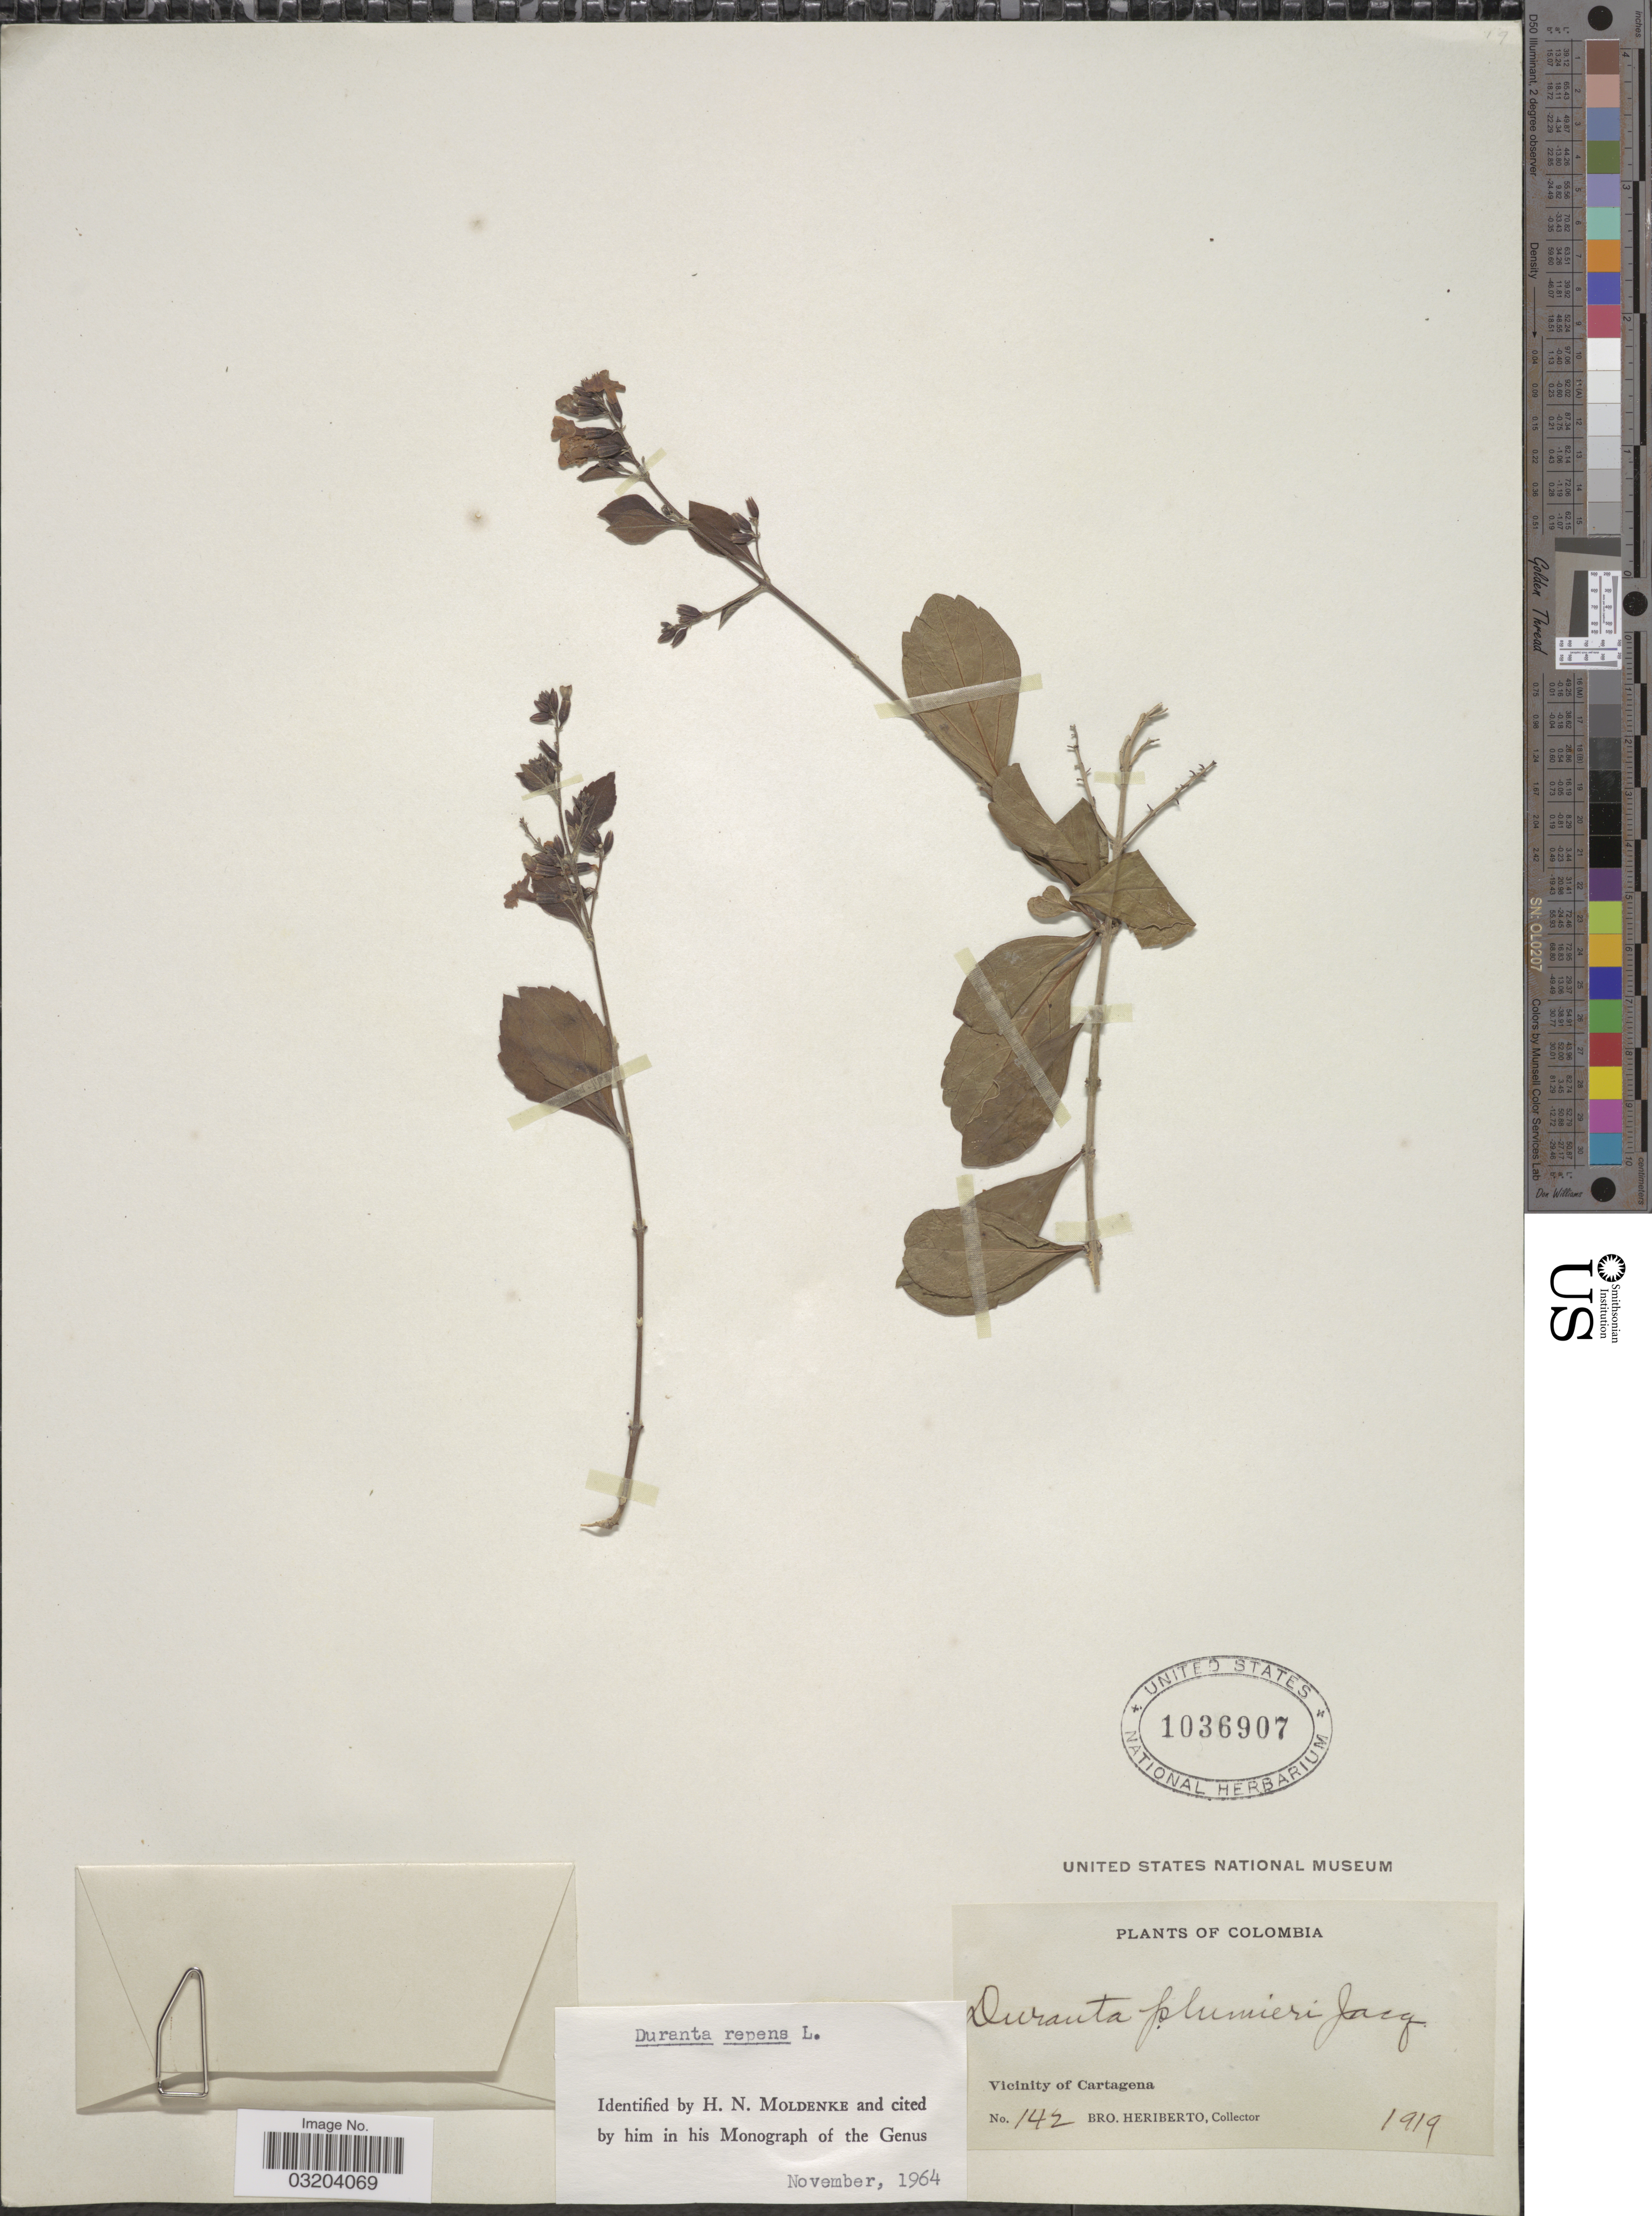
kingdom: Plantae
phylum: Tracheophyta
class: Magnoliopsida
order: Lamiales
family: Verbenaceae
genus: Duranta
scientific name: Duranta erecta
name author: L.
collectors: B. Heriberto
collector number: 142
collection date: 1919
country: Colombia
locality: Vicinity of Cartagena.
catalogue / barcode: US 1036907